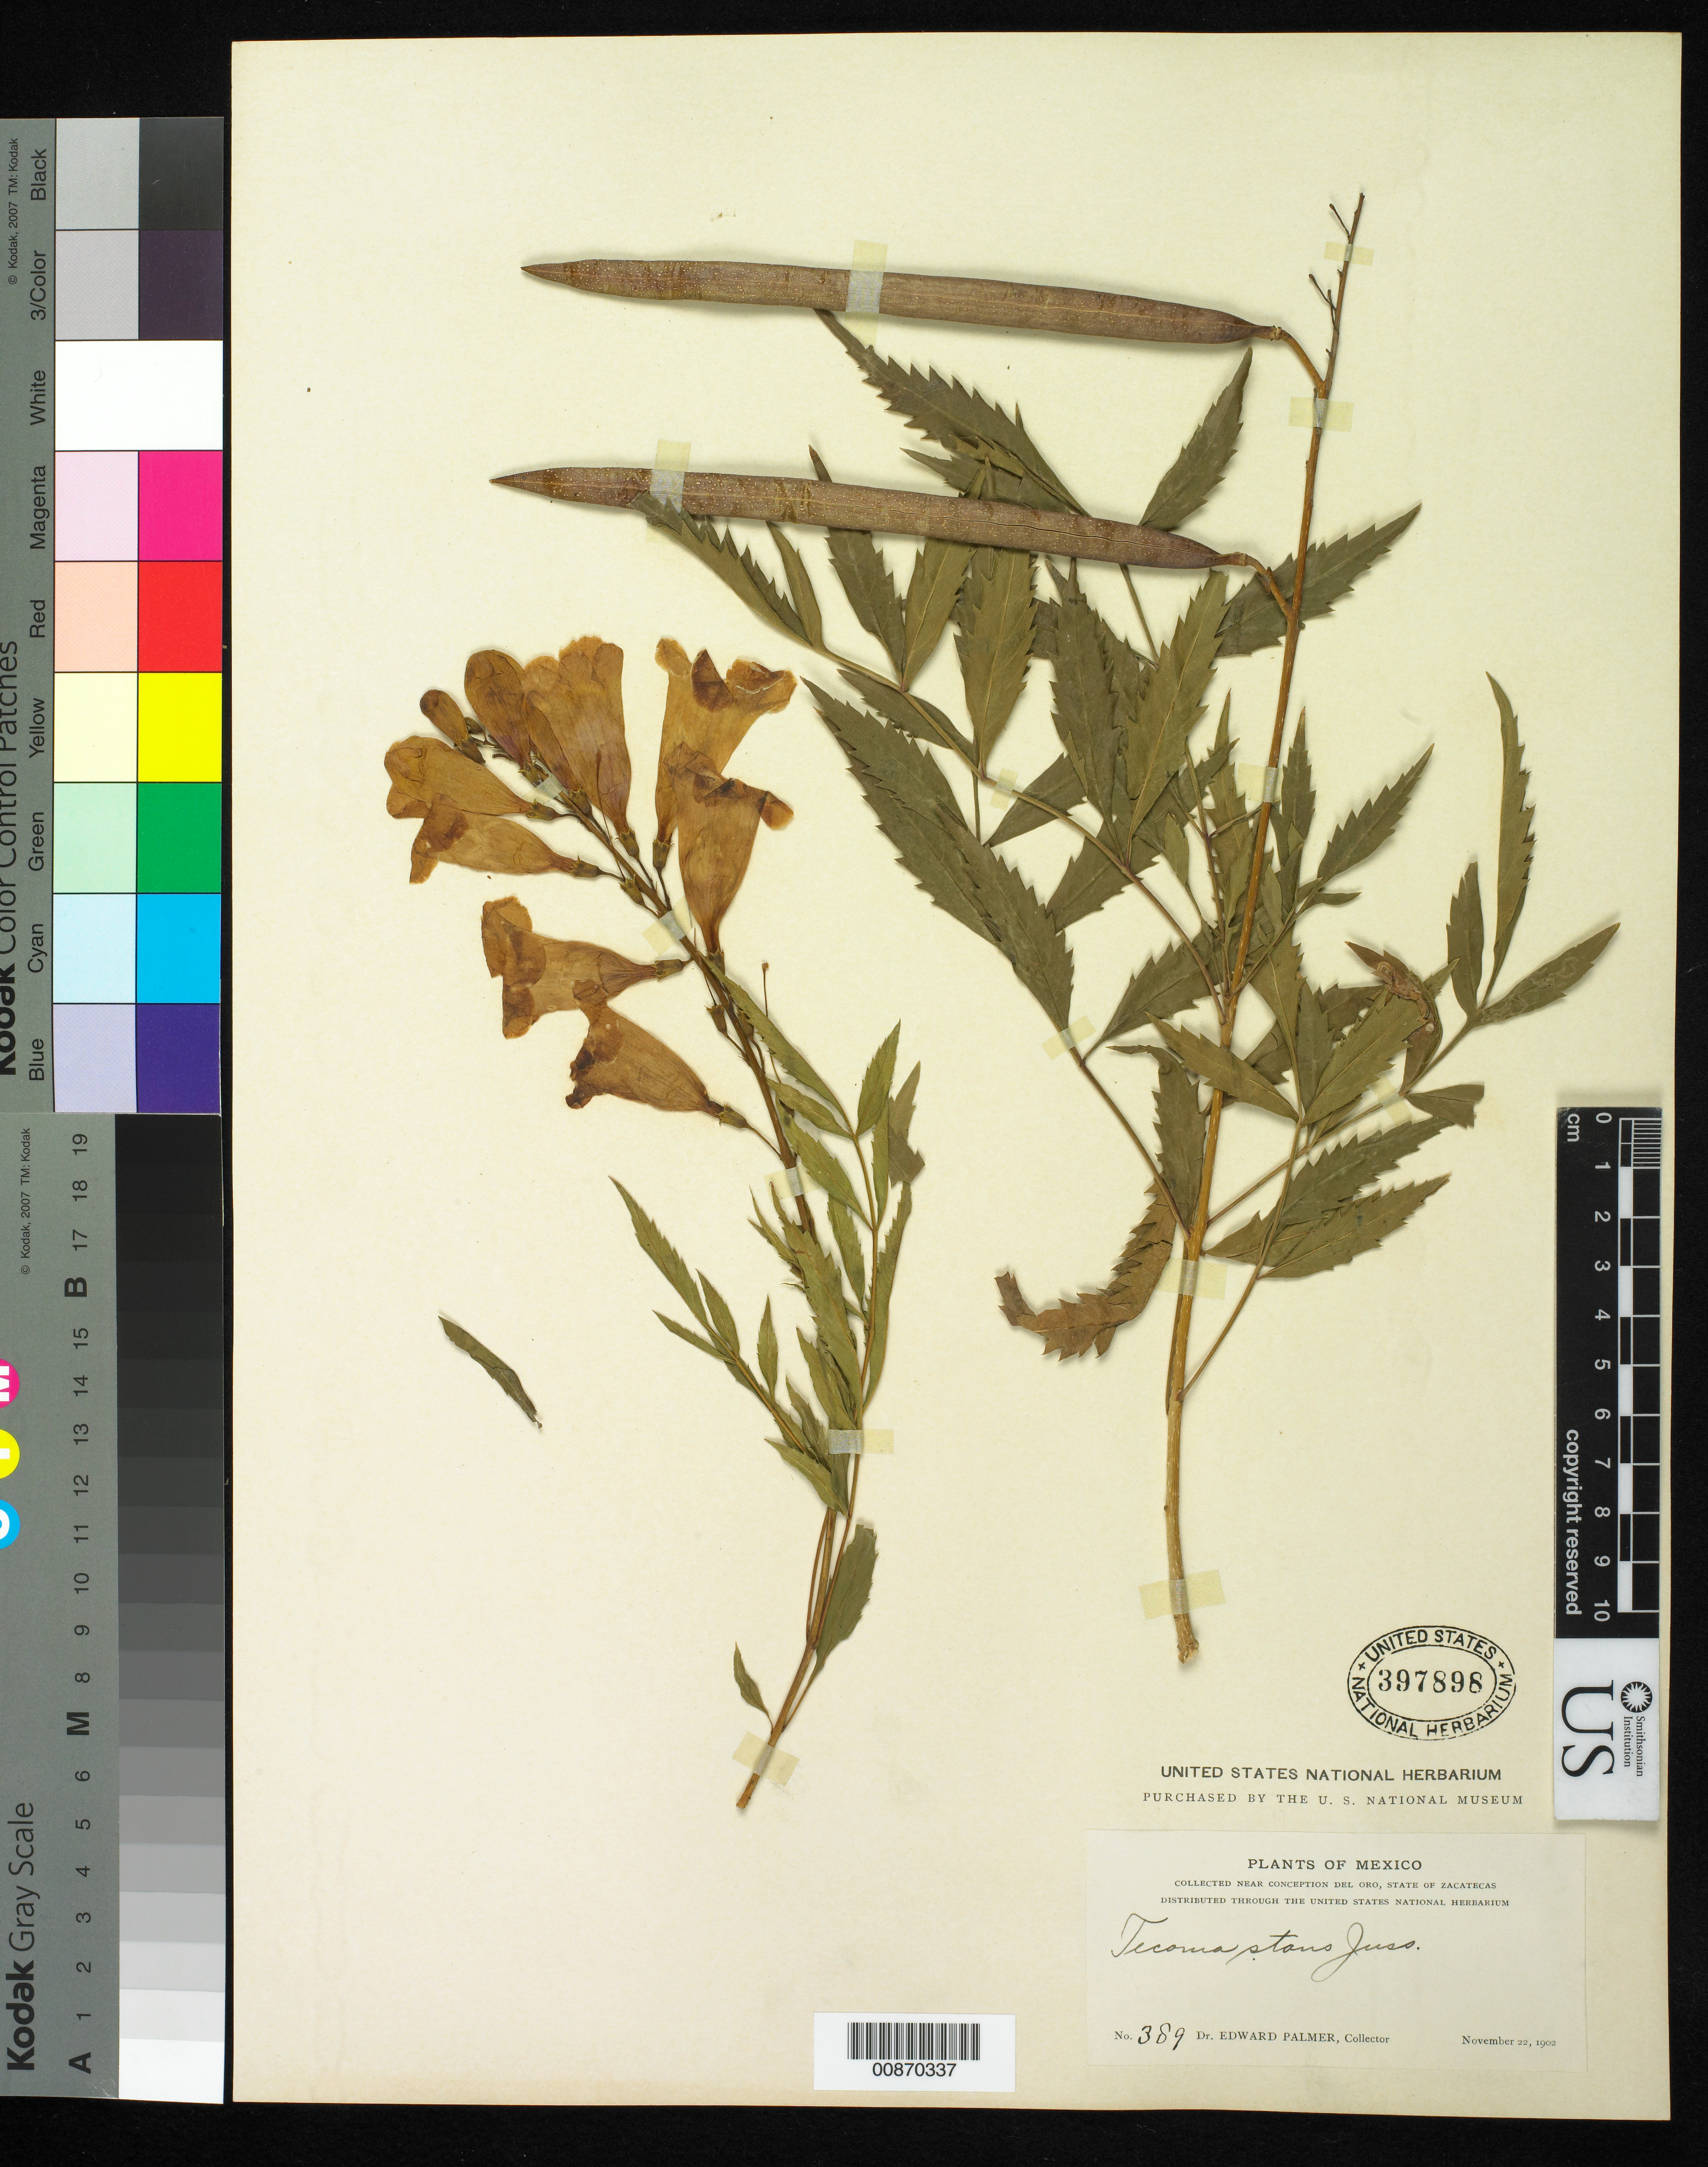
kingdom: Plantae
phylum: Tracheophyta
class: Magnoliopsida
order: Lamiales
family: Bignoniaceae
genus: Tecoma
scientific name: Tecoma stans var. angustata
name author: Rehder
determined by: Strong, M. T., (US), Smithsonian Institution - National Museum of Natural History (UNITED STATES)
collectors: E. Palmer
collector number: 389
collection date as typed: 22 Nov 1902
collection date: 1902-11-22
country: Mexico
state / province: Zacatecas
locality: Near Concepción del Oro, Zacatecas.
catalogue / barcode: US 397898